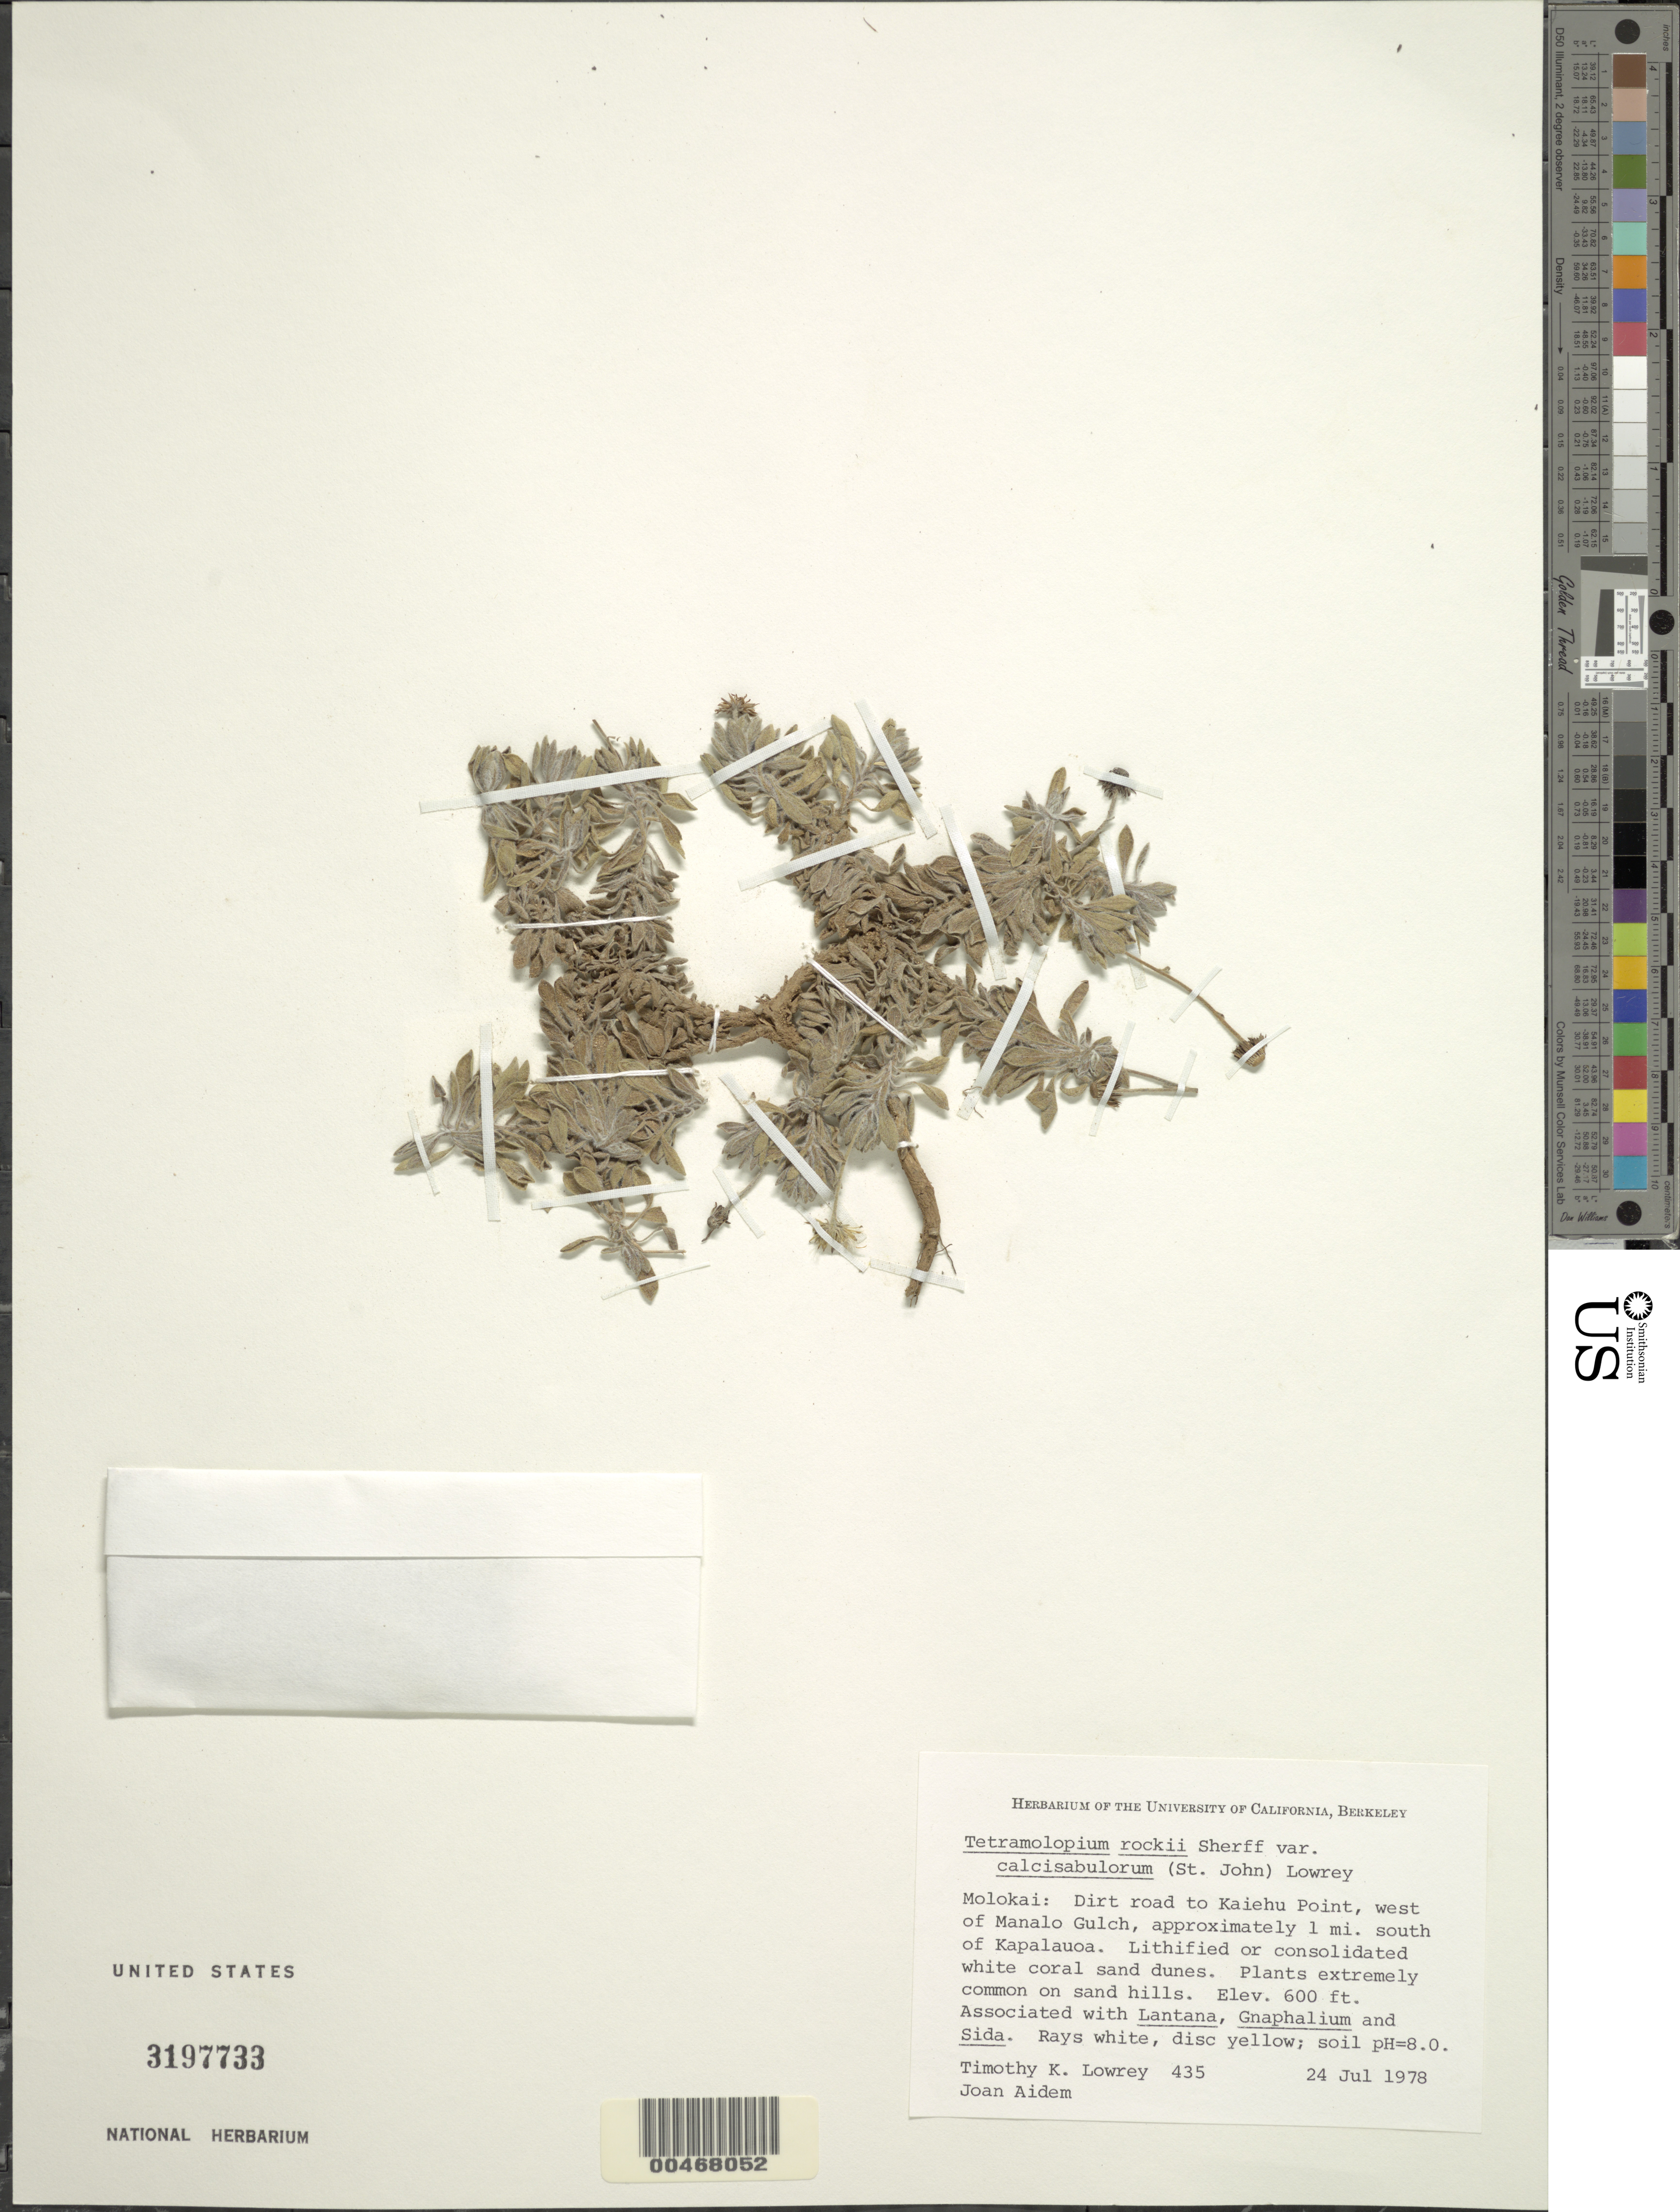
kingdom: Plantae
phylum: Tracheophyta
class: Magnoliopsida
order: Asterales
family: Asteraceae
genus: Tetramolopium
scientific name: Tetramolopium rockii var. calcisabulorum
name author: (H. St. John) Lowrey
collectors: T. K. Lowrey & J. Aidem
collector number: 435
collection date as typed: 24 Jul 1978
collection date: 1978-07-24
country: United States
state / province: Hawaii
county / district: Maui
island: Moloka'i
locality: Dirt rd. to Kaiehu Pt., W of Manalo Gulch, approximately 1 mi S of Kapalauoa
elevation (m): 183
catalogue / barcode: US 3197733